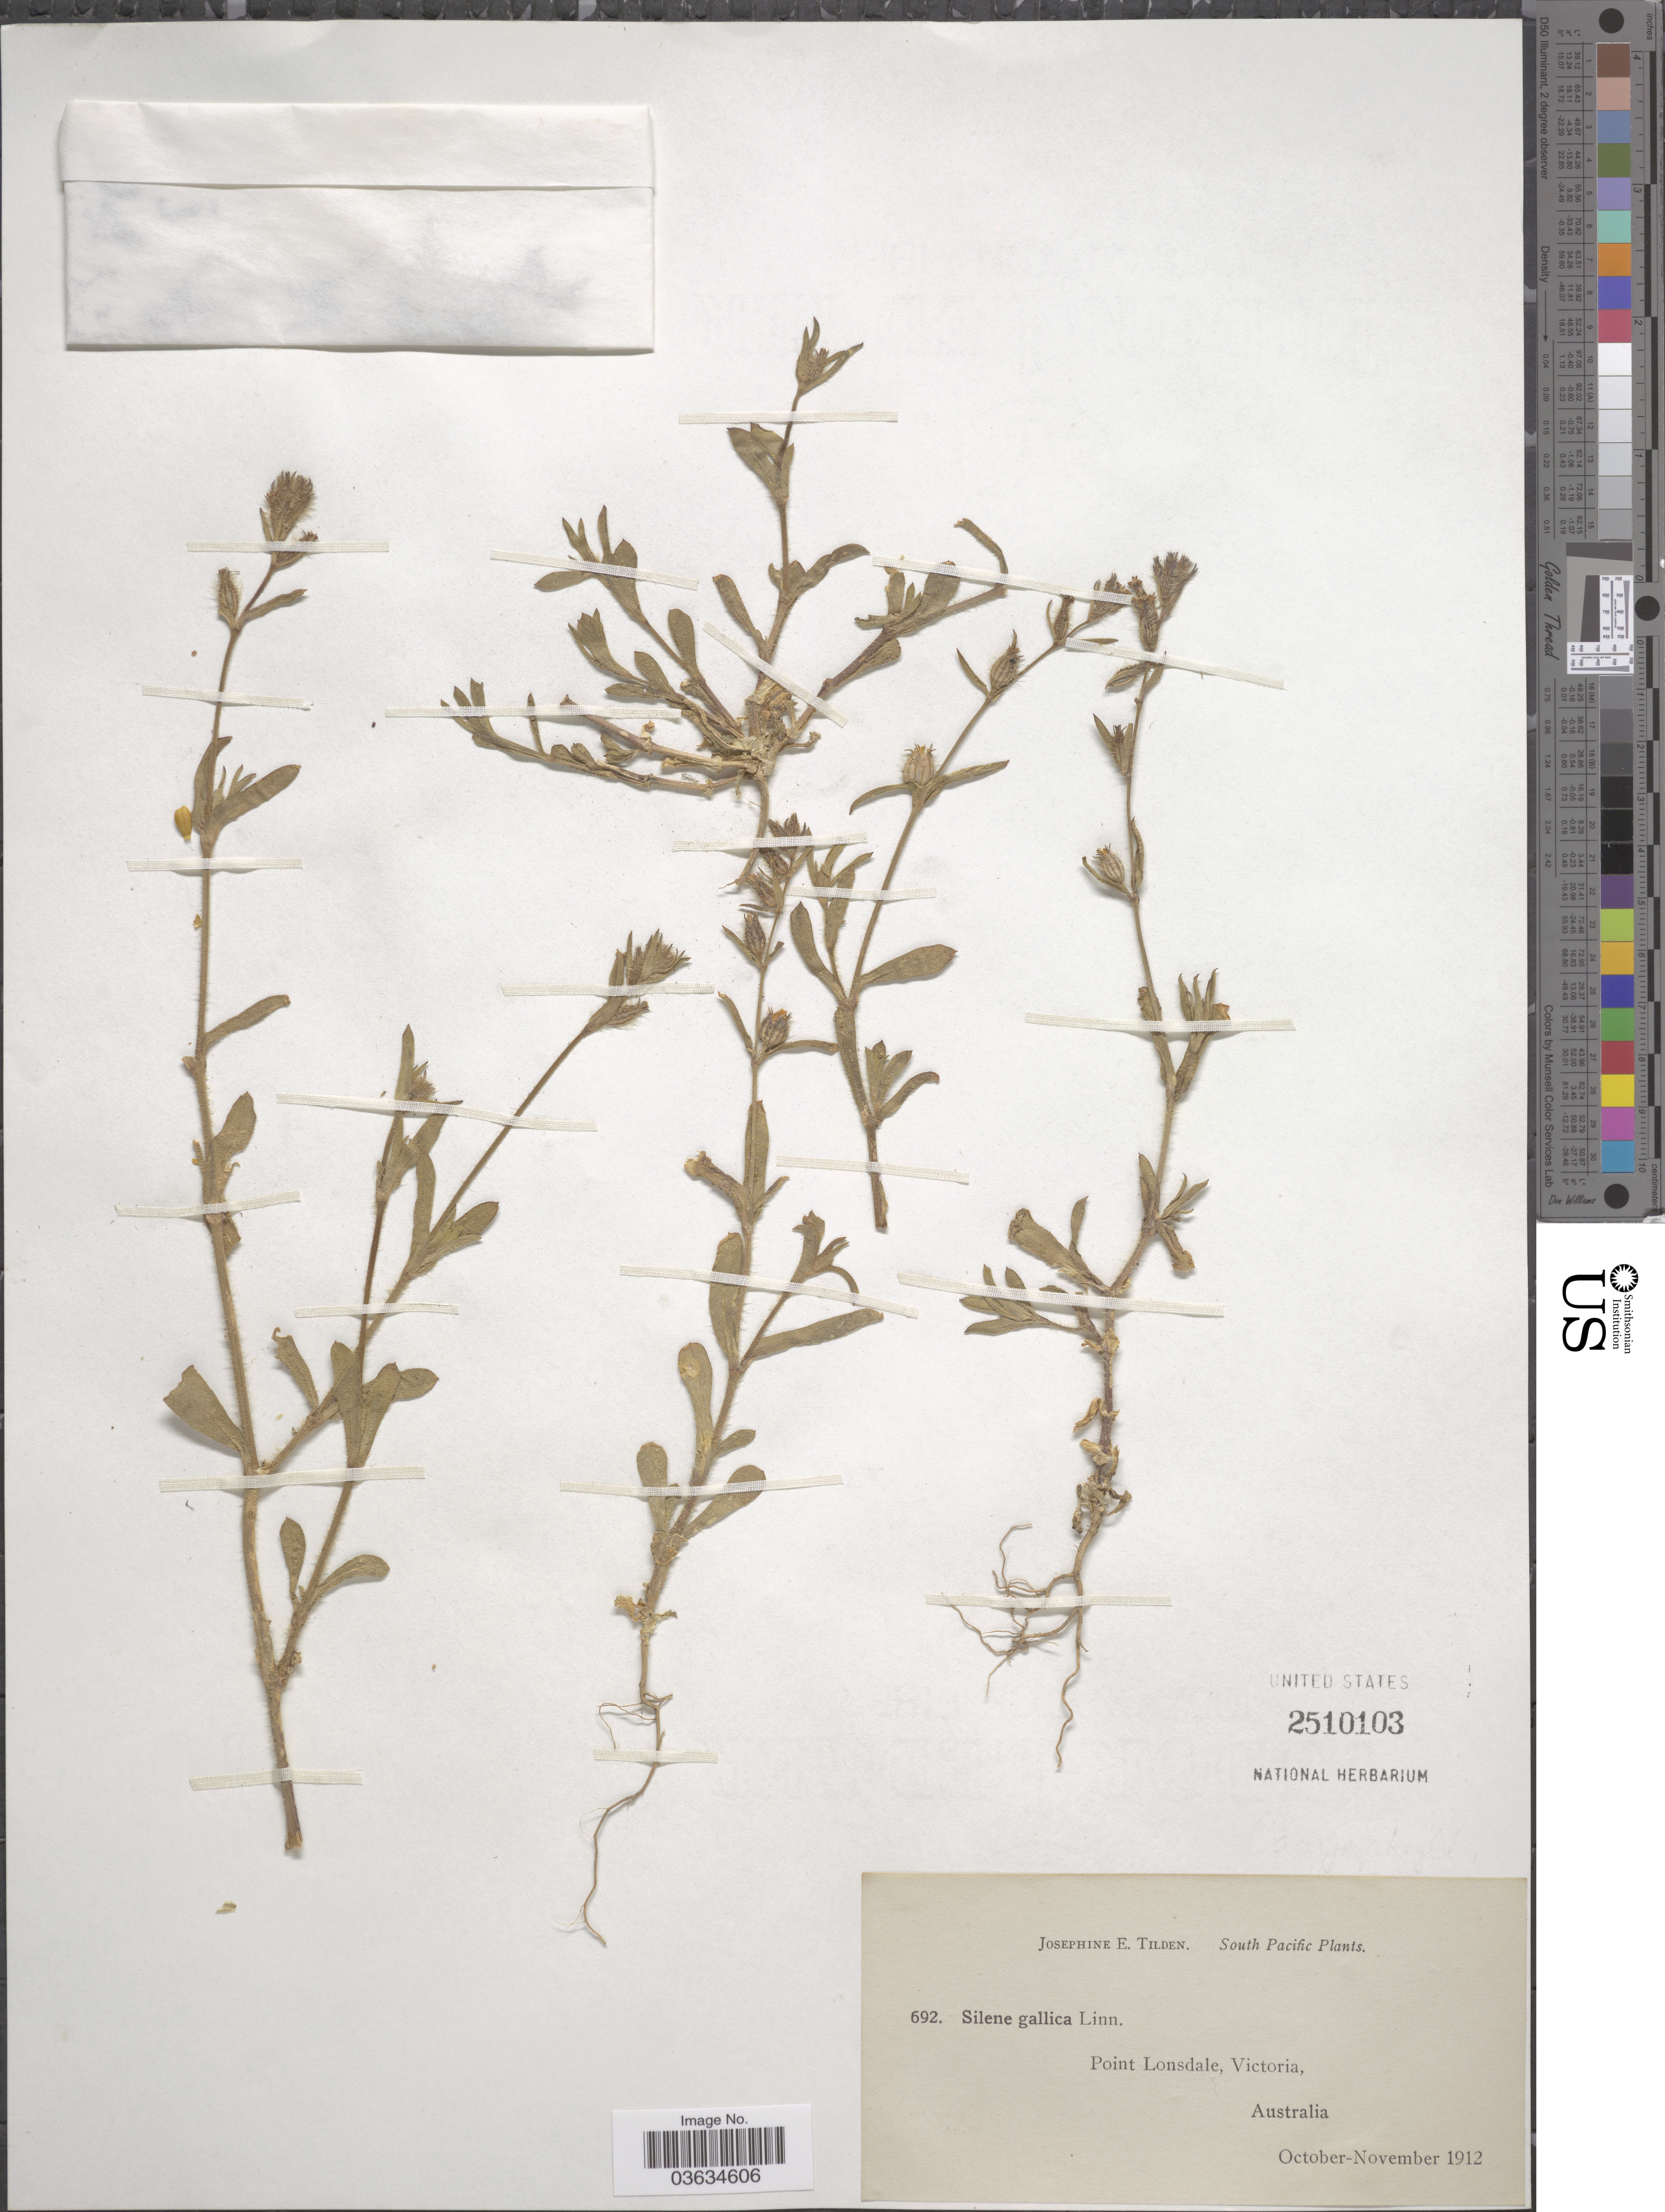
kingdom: Plantae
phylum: Tracheophyta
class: Magnoliopsida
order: Caryophyllales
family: Caryophyllaceae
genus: Silene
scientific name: Silene gallica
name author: L.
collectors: J. E. Tilden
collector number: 692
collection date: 1912-10/1912-12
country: Australia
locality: South Pacific. Point Lonsdale, Victoria.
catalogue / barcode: US 2510103